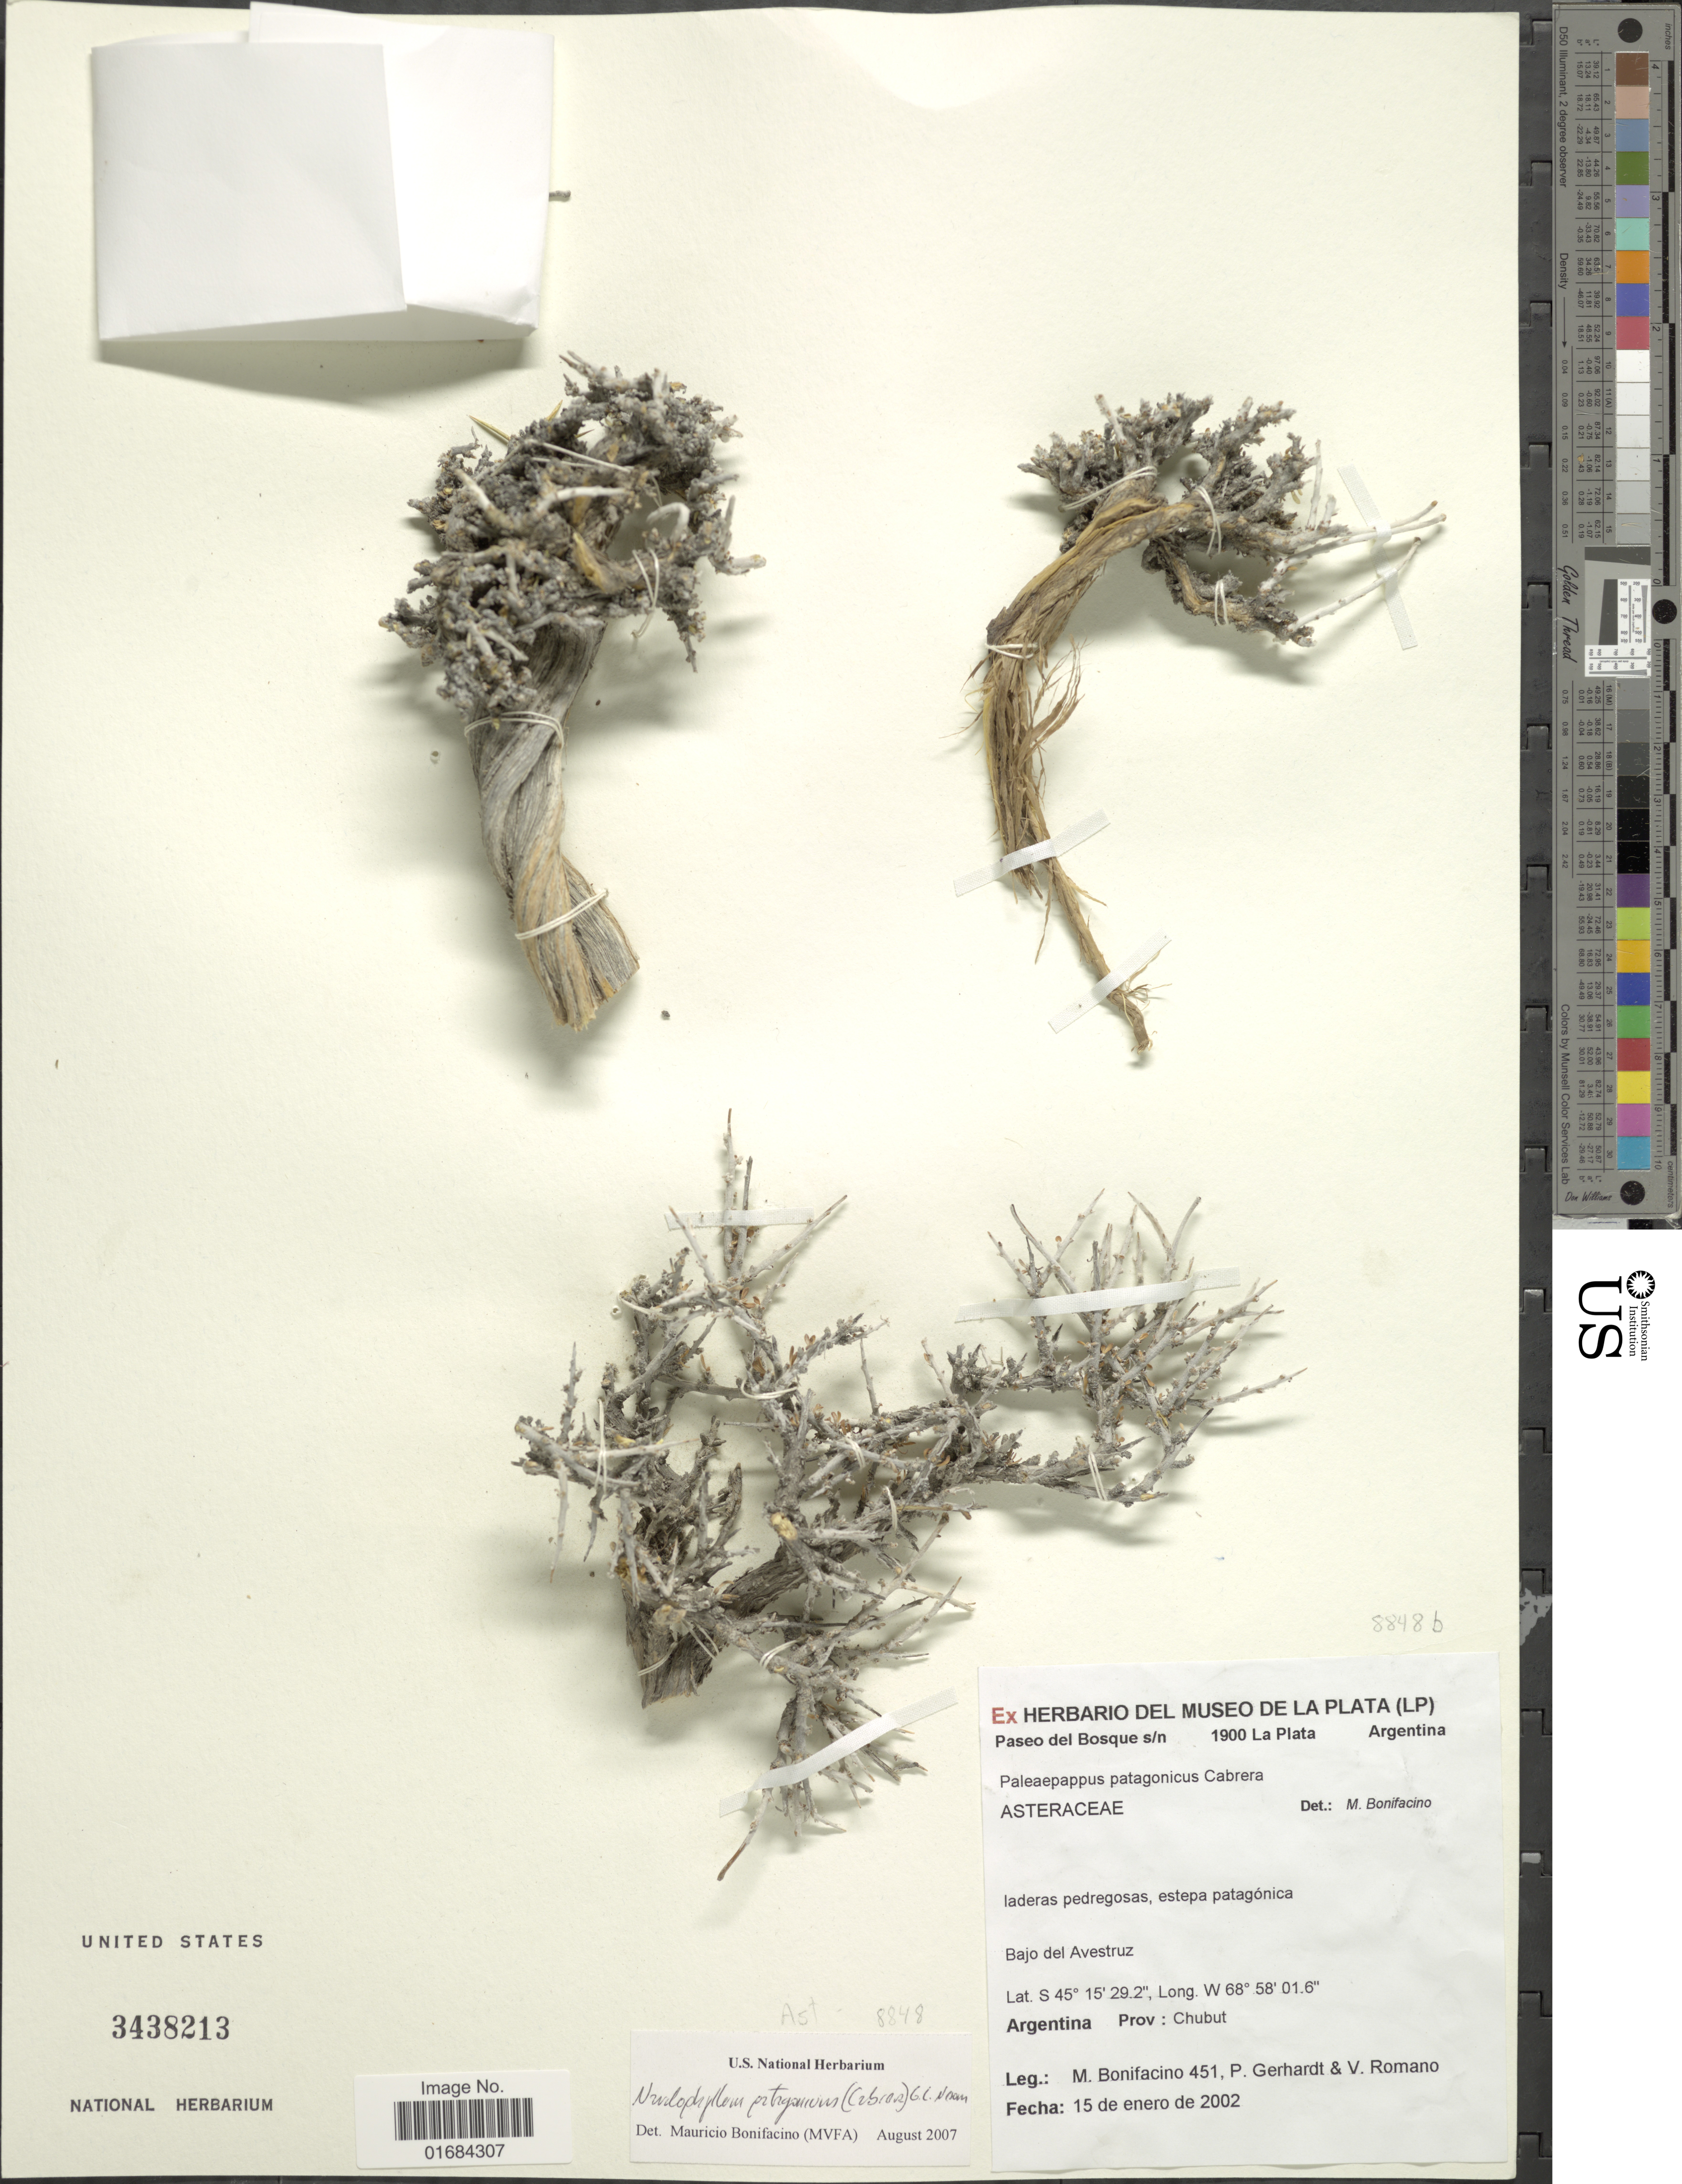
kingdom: Plantae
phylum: Tracheophyta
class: Magnoliopsida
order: Asterales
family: Asteraceae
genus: Nardophyllum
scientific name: Nardophyllum patagonicum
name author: (Cabrera) G.L. Nesom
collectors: M. Bonifacino, P. Gerhardt & V. Romano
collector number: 0451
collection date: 2002-01-15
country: Argentina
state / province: Chubut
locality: Bajo del Avestuz.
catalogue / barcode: US 3438213